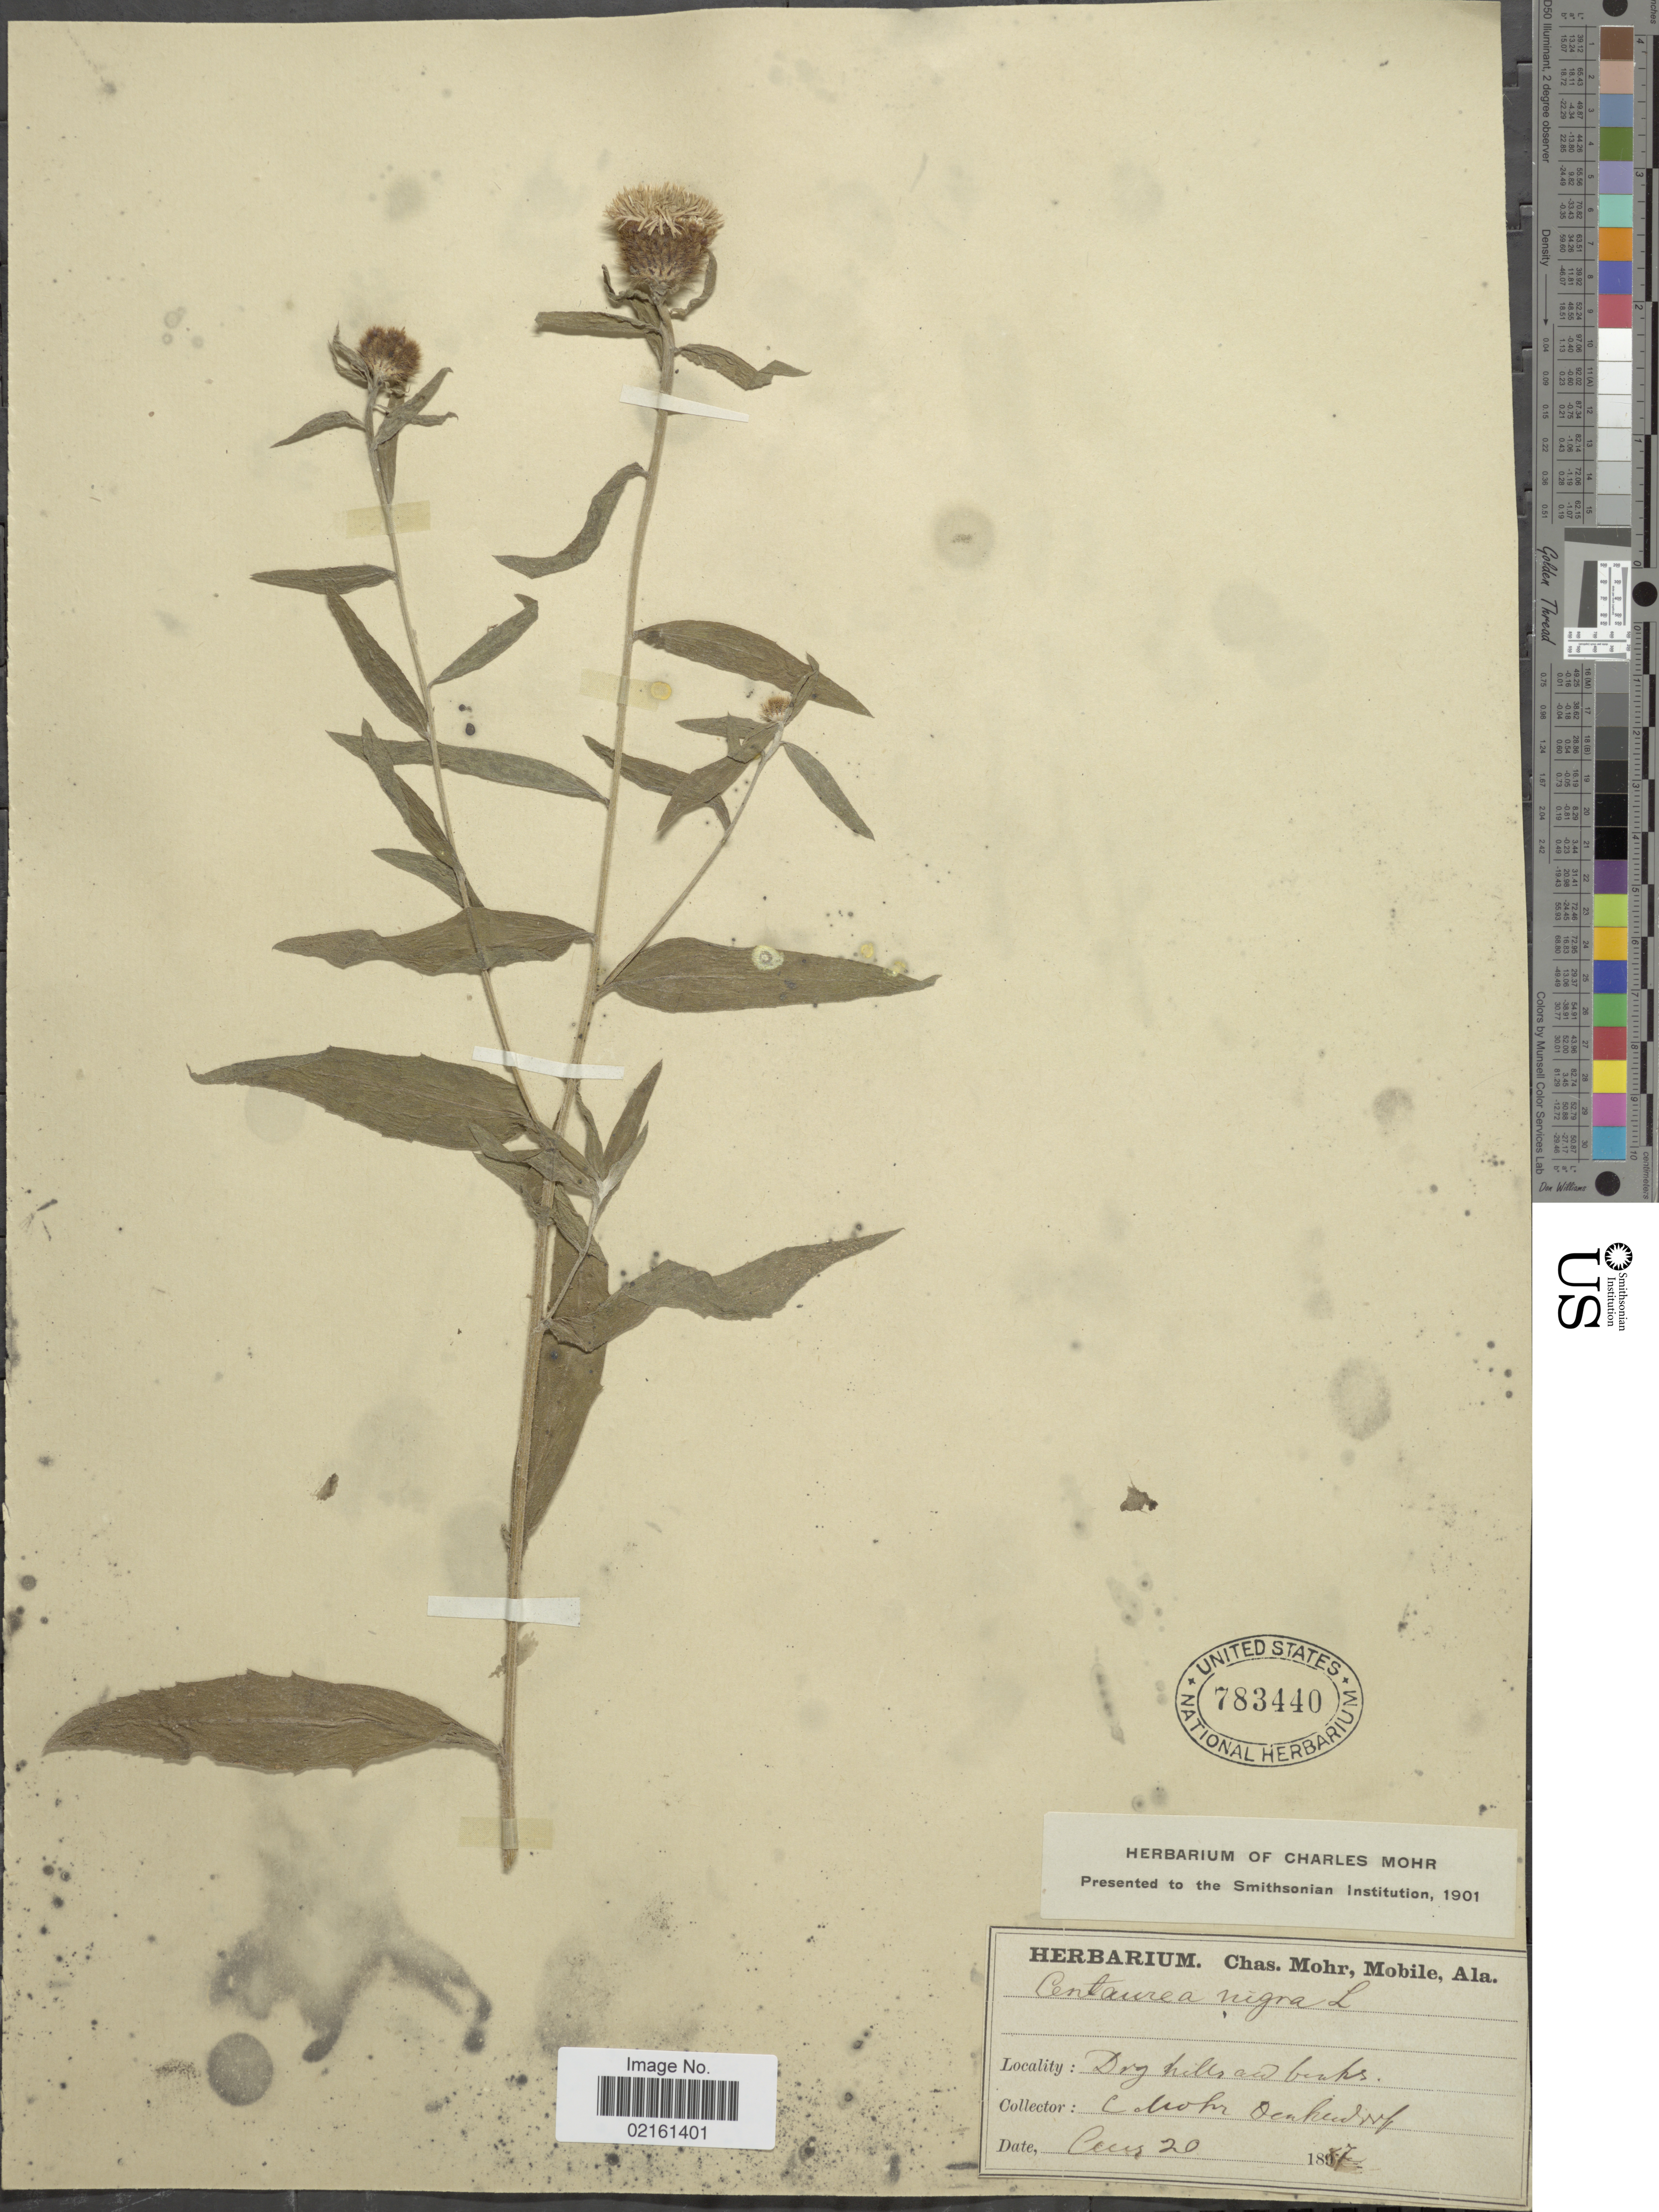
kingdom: Plantae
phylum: Tracheophyta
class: Magnoliopsida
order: Asterales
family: Asteraceae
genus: Centaurea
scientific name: Centaurea nigra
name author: L.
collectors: Mohr, C. T. (herbarium)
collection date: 1857-08-20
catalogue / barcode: US 783440